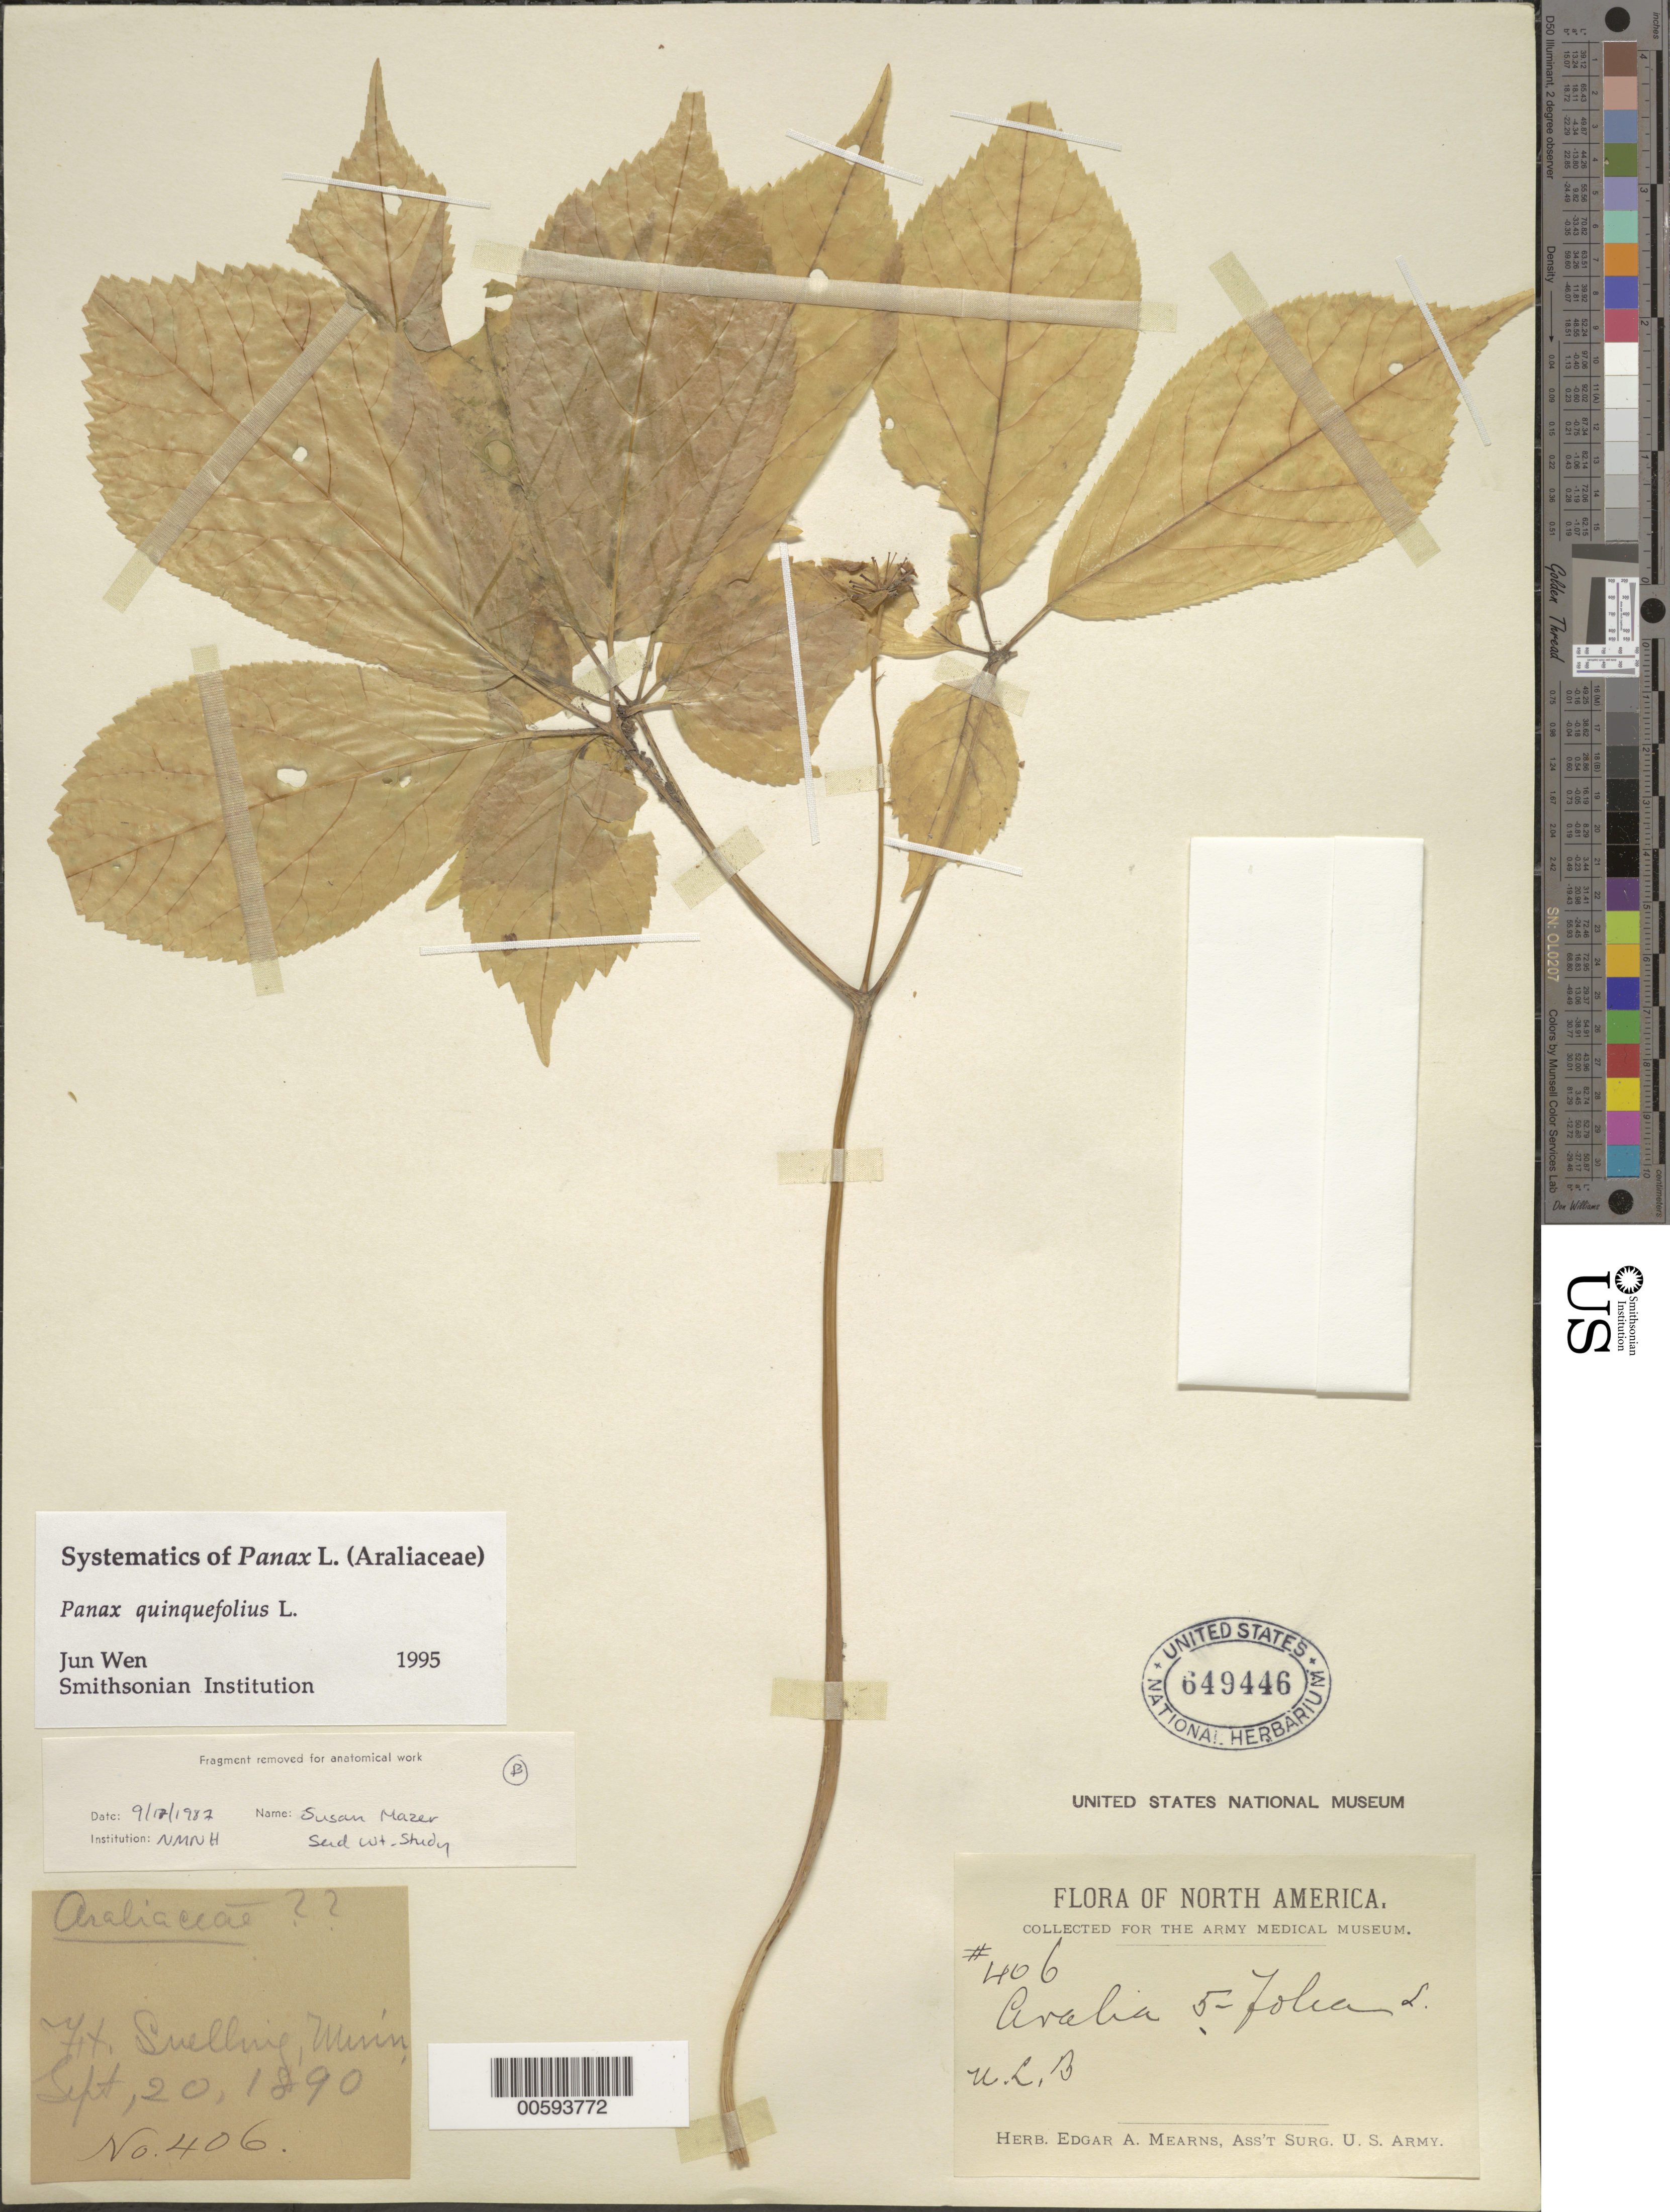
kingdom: Plantae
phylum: Tracheophyta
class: Magnoliopsida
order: Apiales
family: Araliaceae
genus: Panax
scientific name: Panax quinquefolius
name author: L.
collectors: E. A. Mearns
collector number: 406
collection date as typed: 20 Sep 1890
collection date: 1890-09-20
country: United States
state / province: Minnesota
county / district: Hennepin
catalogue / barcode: US 649446